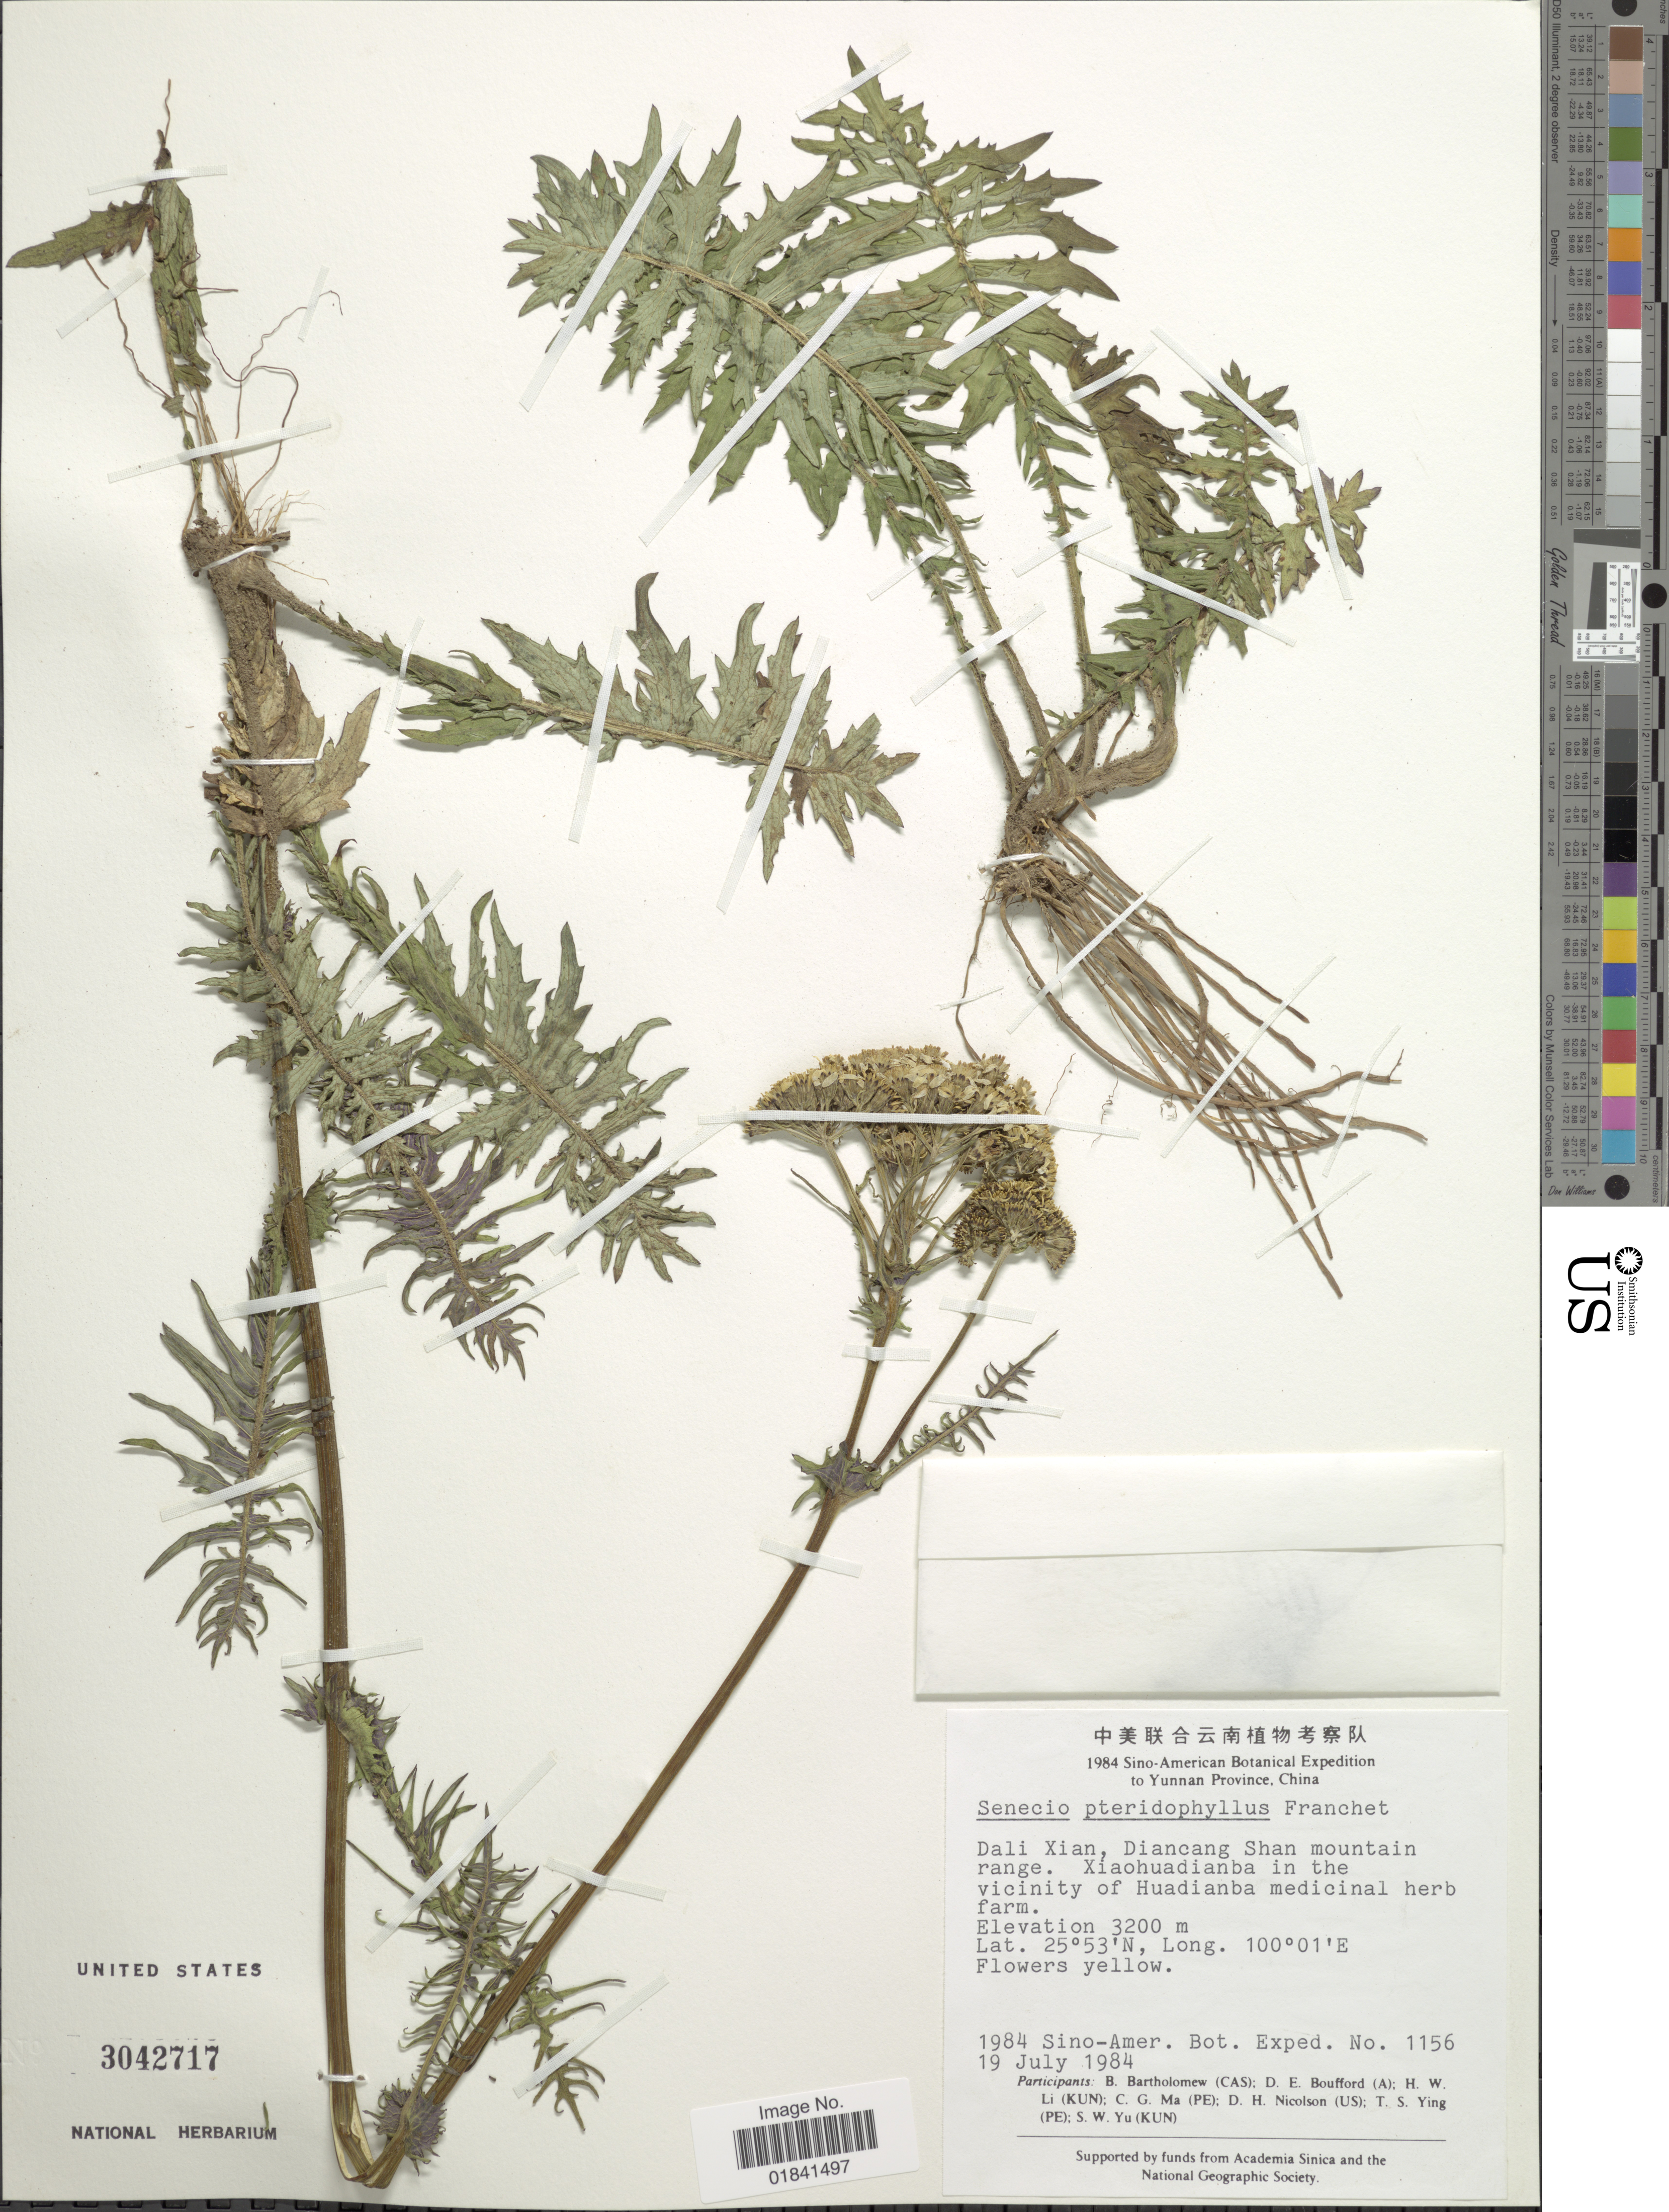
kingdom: Plantae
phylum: Tracheophyta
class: Magnoliopsida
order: Asterales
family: Asteraceae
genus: Senecio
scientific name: Senecio pteridophyllus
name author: Franch.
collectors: Sino-Amer. Bot. Exped. 1984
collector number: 1156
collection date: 1984-07-19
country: China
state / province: Yunnan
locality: Dali Xian, Diancang Shan mountain range. Xiaohuadianba in the vicinity of Huadianba medicinal herb farm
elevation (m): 3200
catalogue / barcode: US 3042717